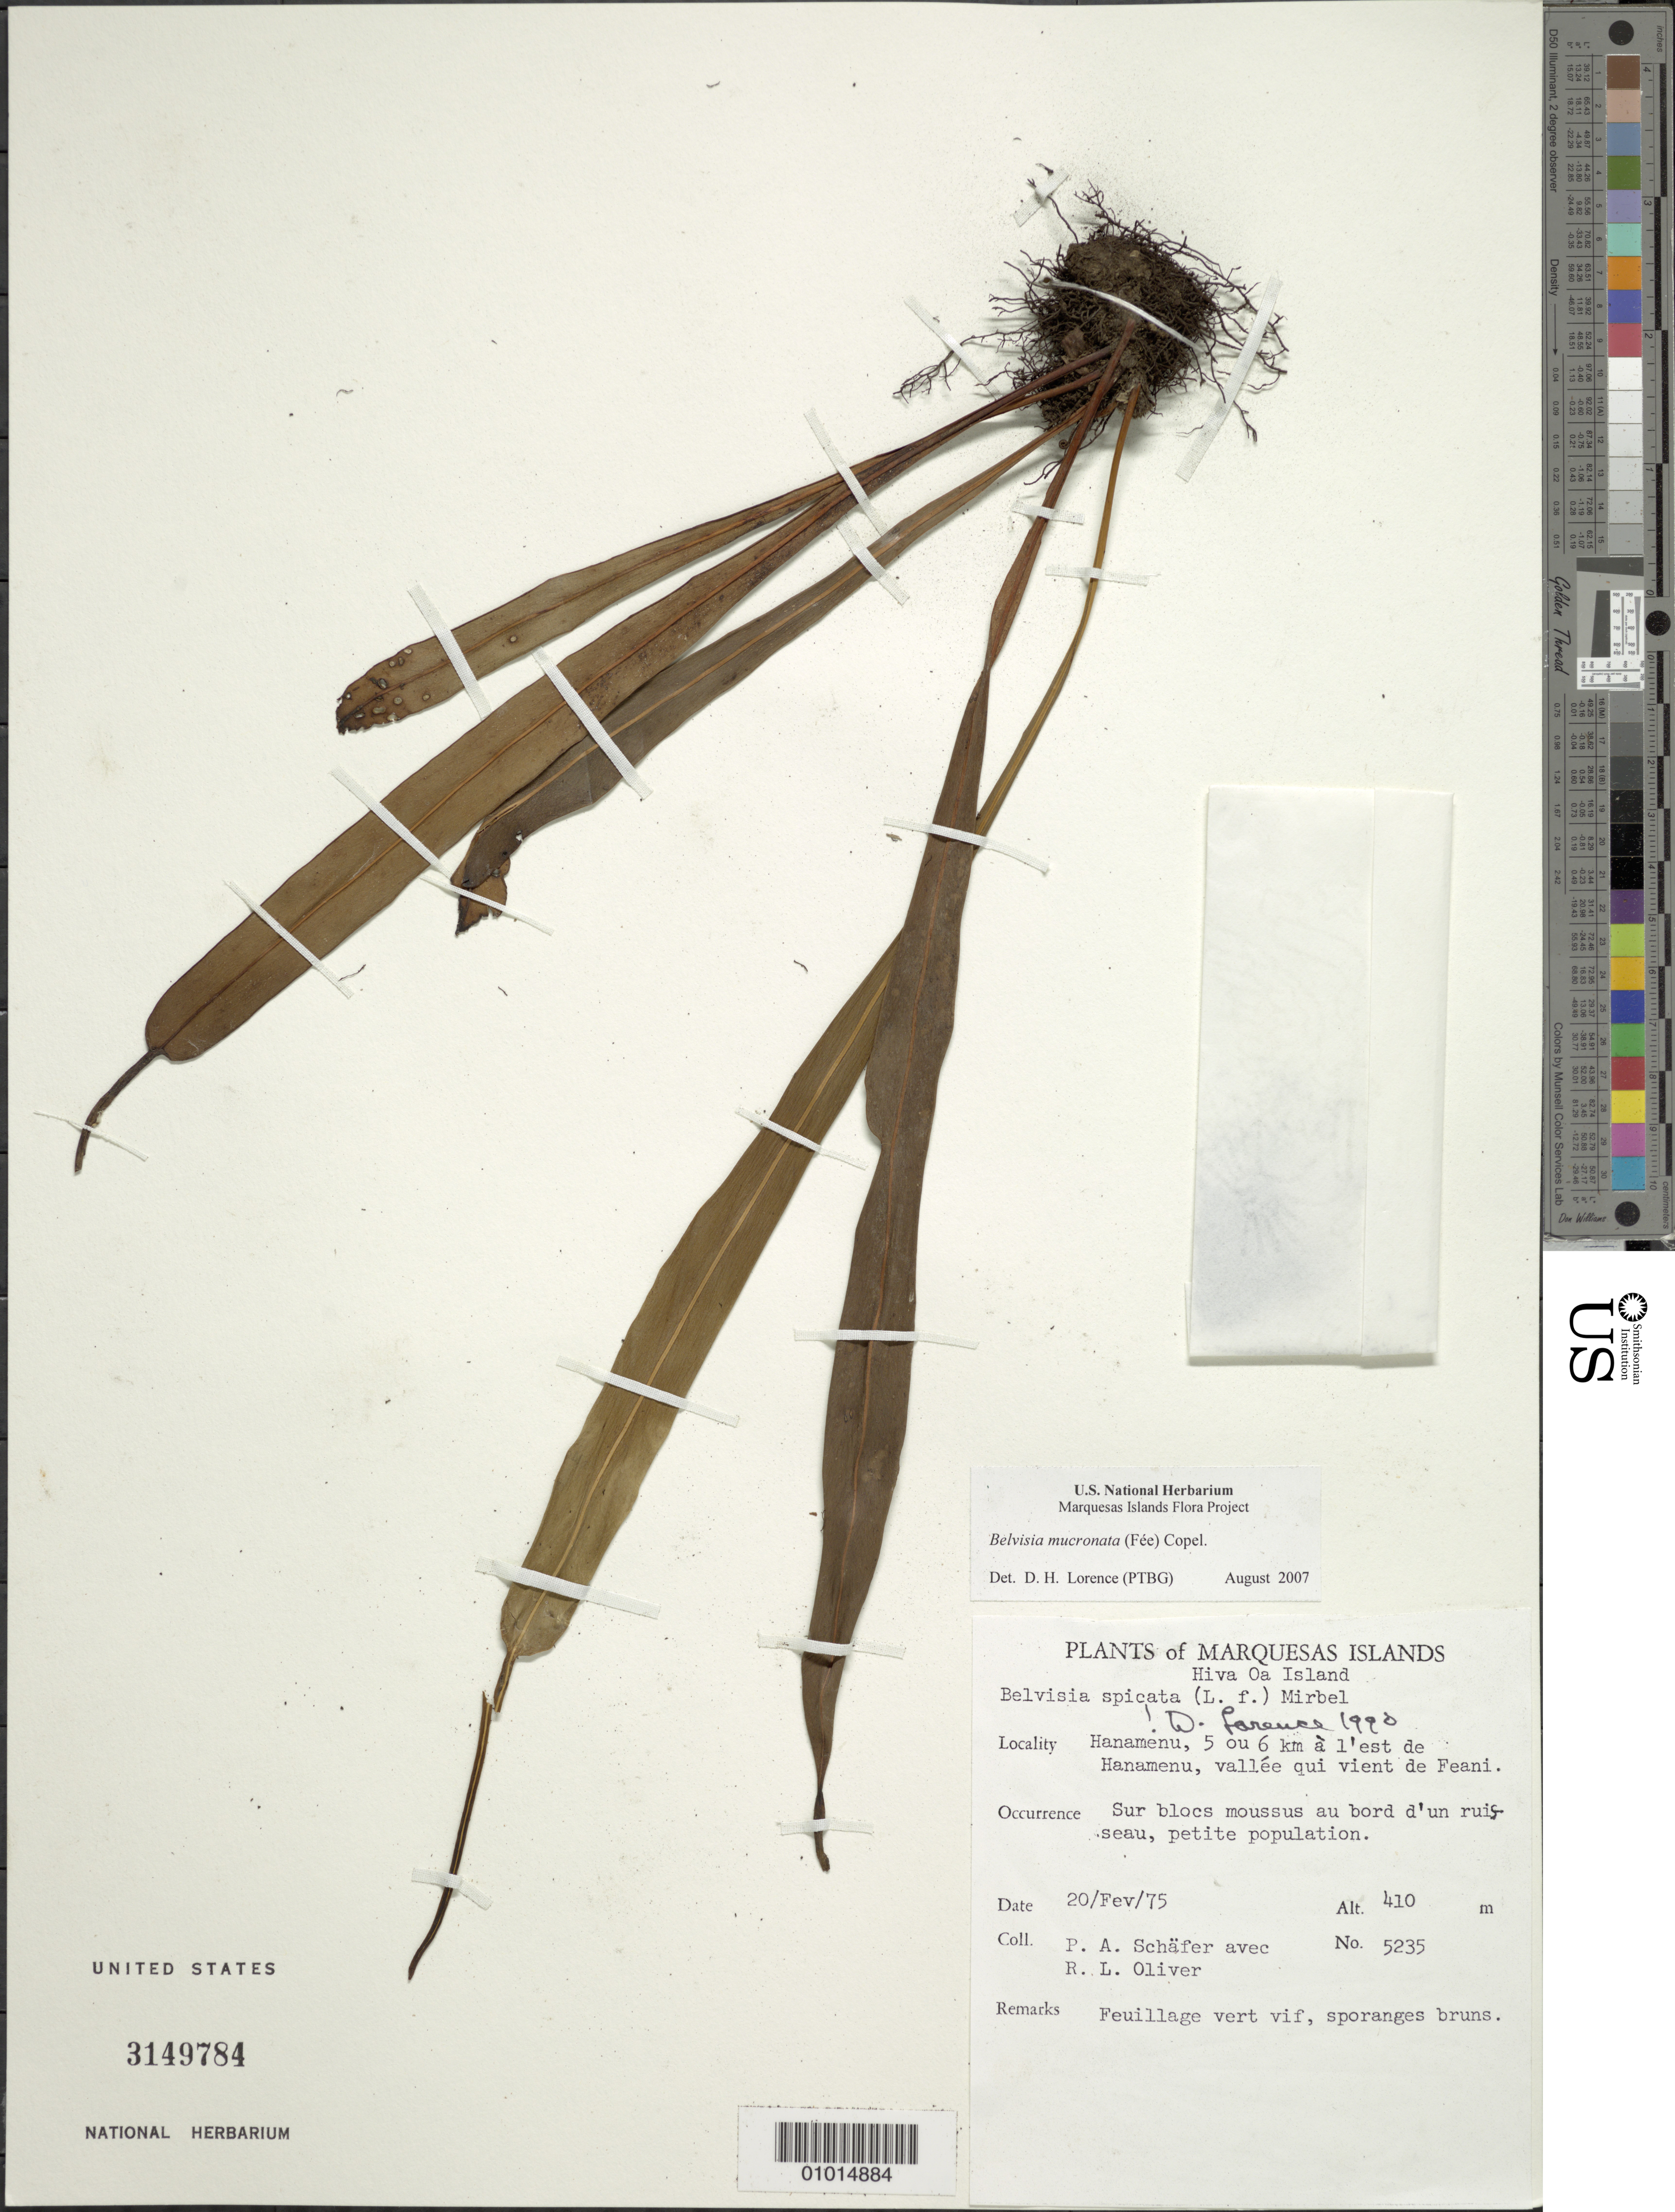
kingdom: Plantae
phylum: Tracheophyta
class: Polypodiopsida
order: Polypodiales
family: Polypodiaceae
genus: Lepisorus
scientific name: Lepisorus mucronatus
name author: (Fée) Li S. Wang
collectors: P. A. Schäfer & R. L. Oliver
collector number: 5235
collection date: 1975-02-20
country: French Polynesia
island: Hiva Oa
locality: Hanamenu, 5 ou 6 km á l'est de Hanamenu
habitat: Sur blocs mossus au bord d'un ruisseau; petite population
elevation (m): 410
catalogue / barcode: US 3149784